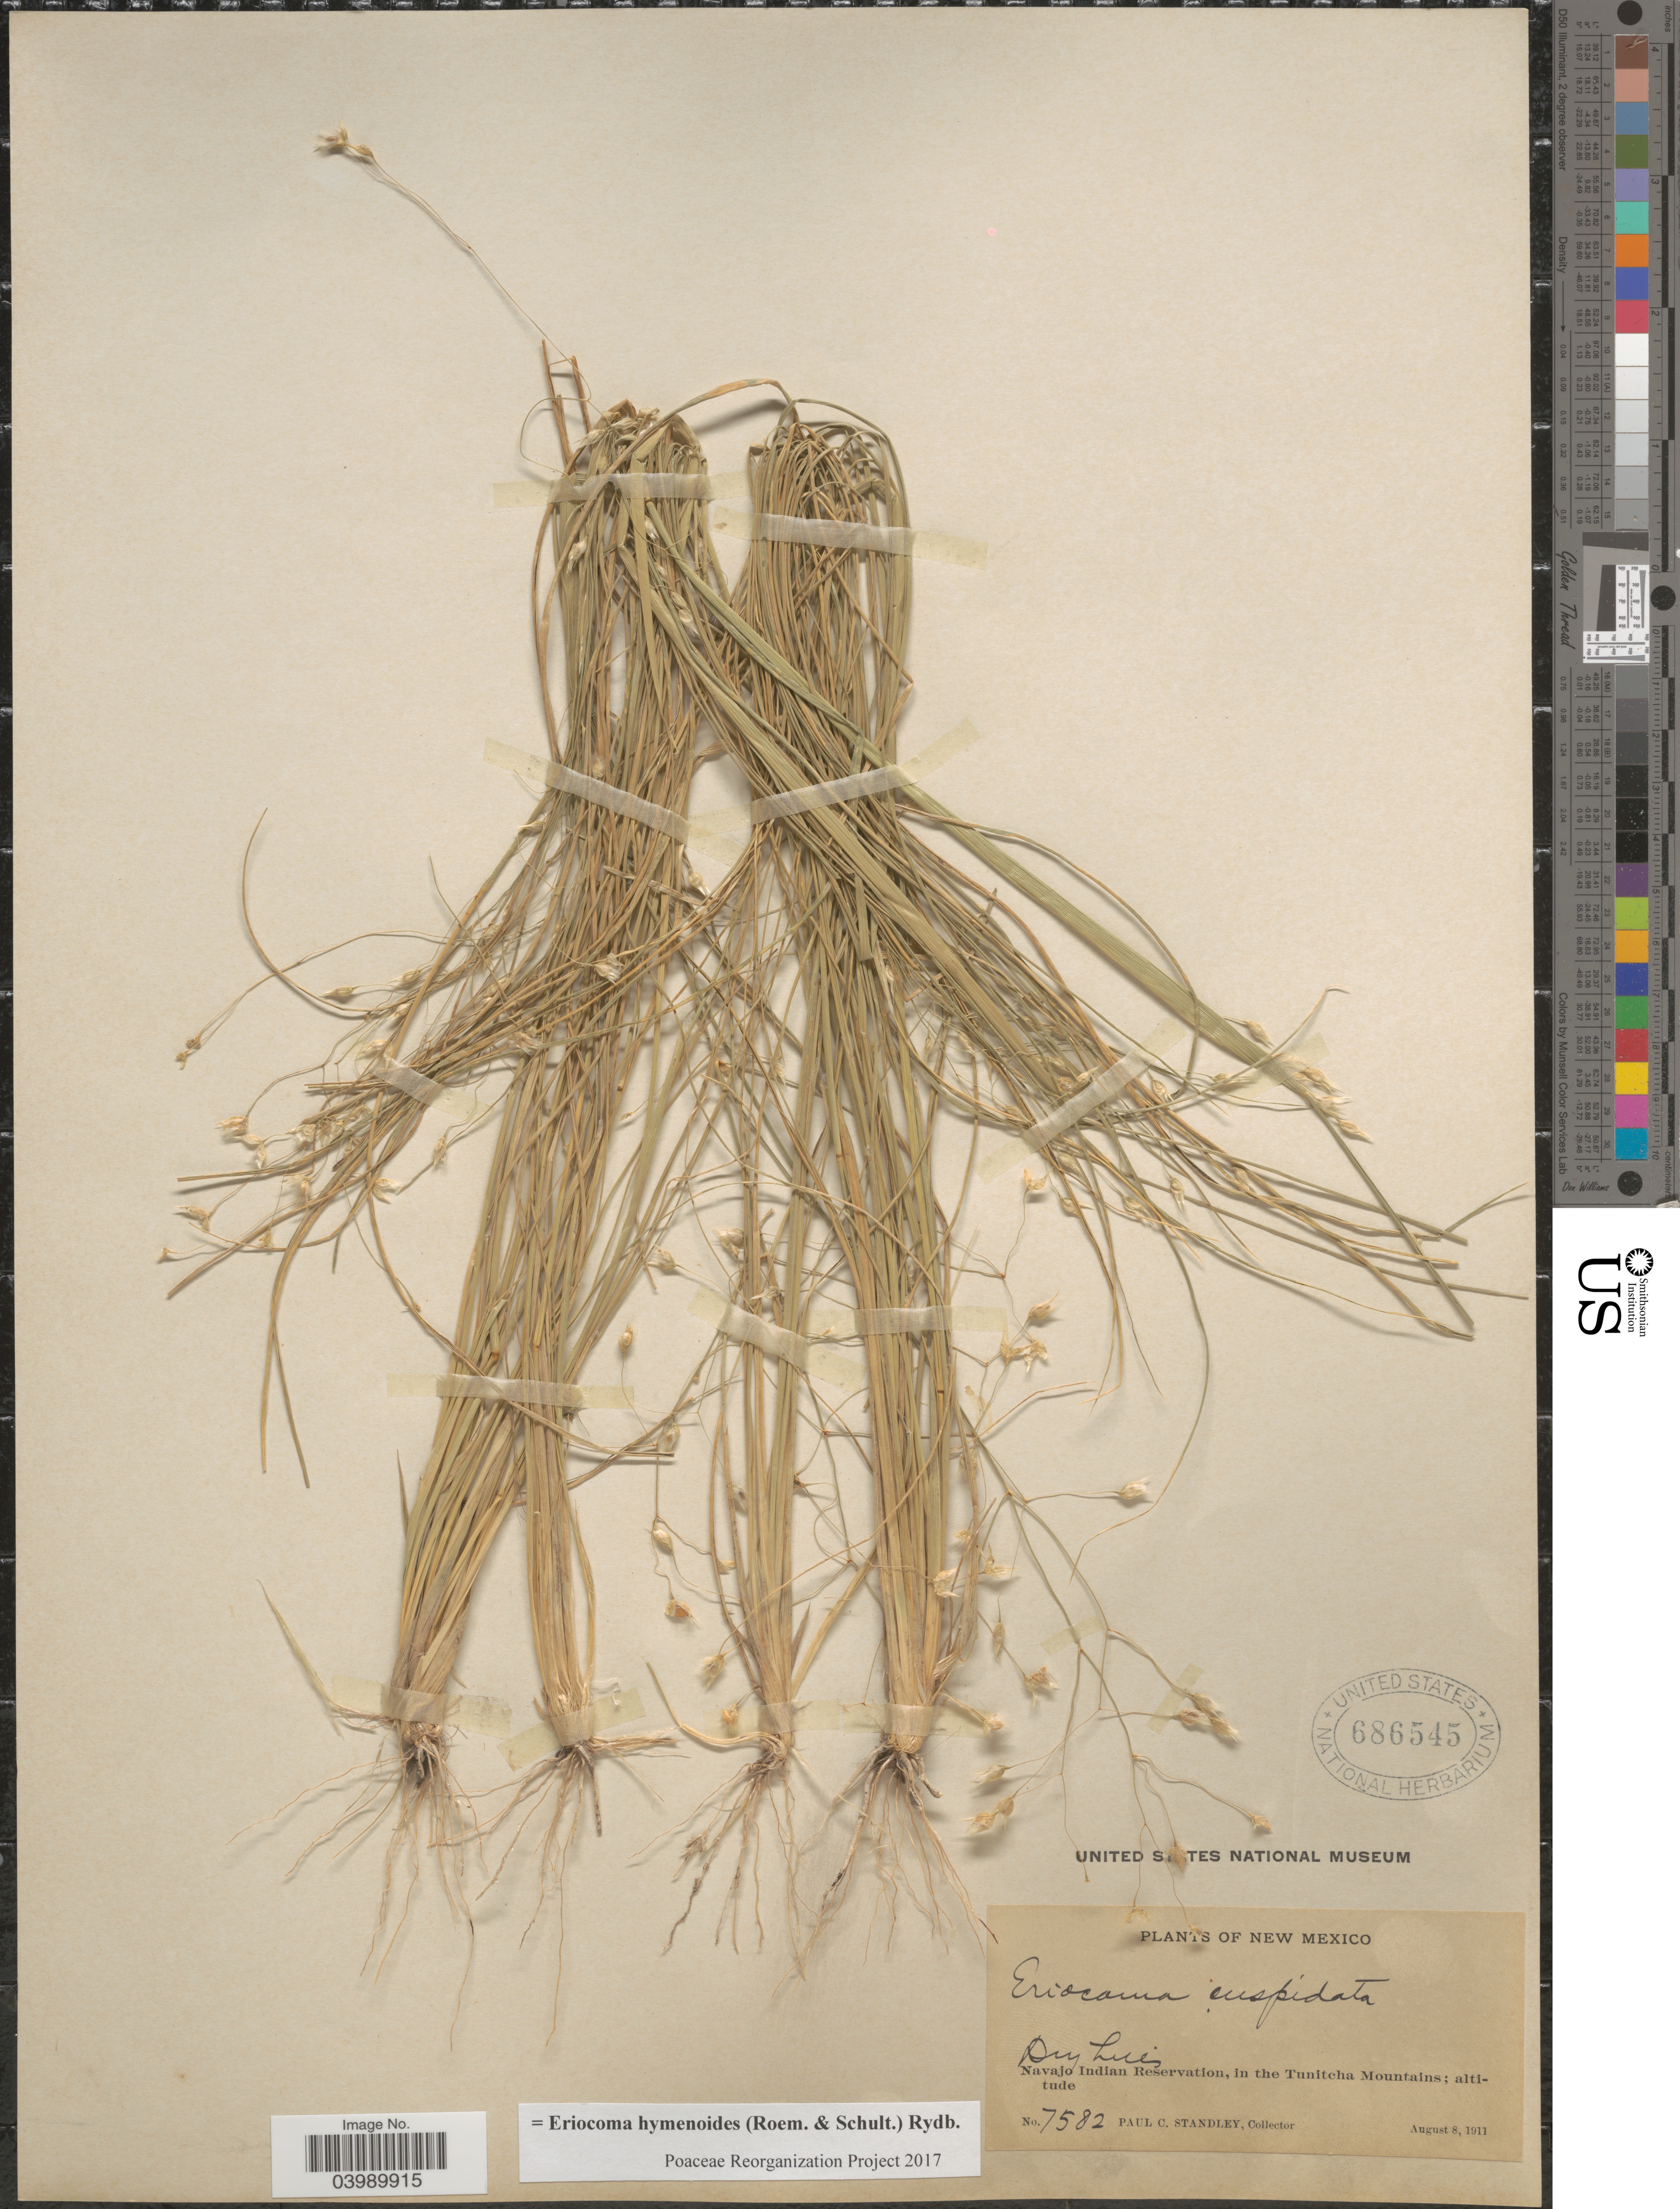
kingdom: Plantae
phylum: Tracheophyta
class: Liliopsida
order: Poales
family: Poaceae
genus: Eriocoma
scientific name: Eriocoma hymenoides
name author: (Roem. & Schult.) Rydb.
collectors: P. C. Standley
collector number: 7582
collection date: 1911-08-08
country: United States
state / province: New Mexico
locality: Navajo Indian Reservation, in the Tunitcha Mountains.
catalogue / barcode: US 686545